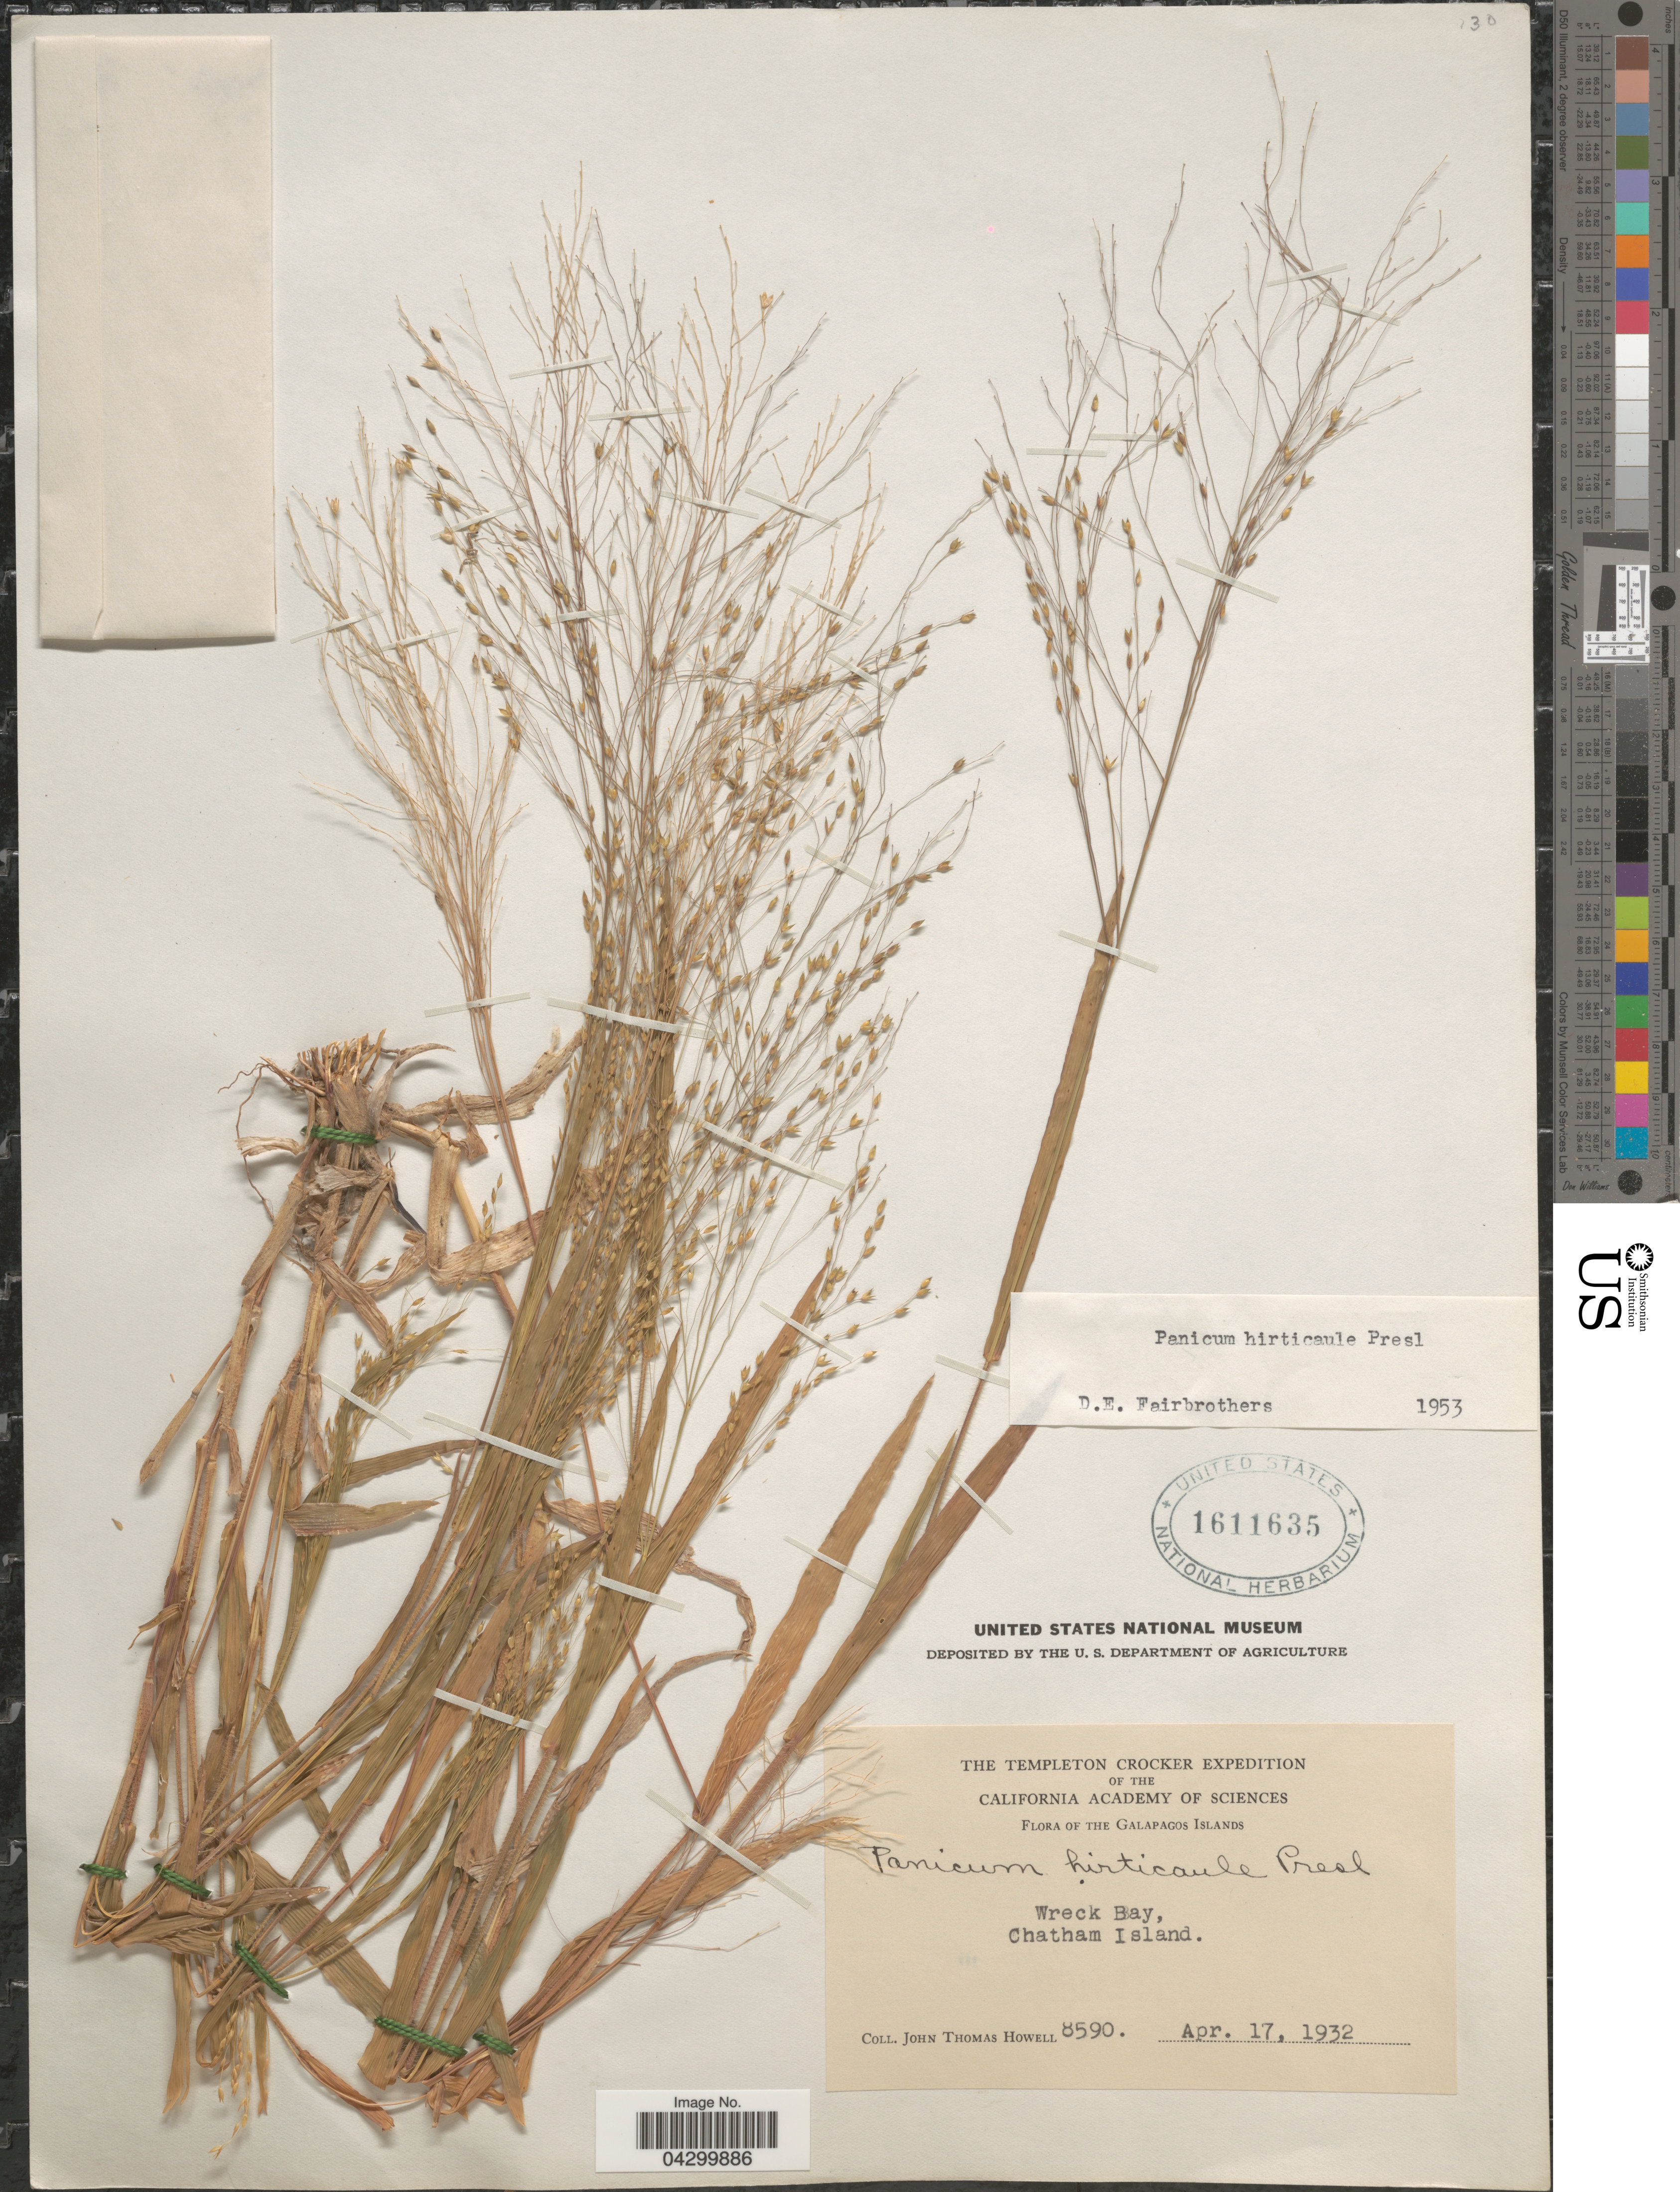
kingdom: Plantae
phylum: Tracheophyta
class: Liliopsida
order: Poales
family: Poaceae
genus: Panicum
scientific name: Panicum hirticaule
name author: J. Presl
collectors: J. T. Howell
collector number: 8590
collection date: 1932-04-17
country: Ecuador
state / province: Colón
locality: The Templeton Crocker Expedition of the California Academy of Sciences. Galapagos Islands. Wreck Bay, Chatham Island.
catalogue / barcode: US 1611635